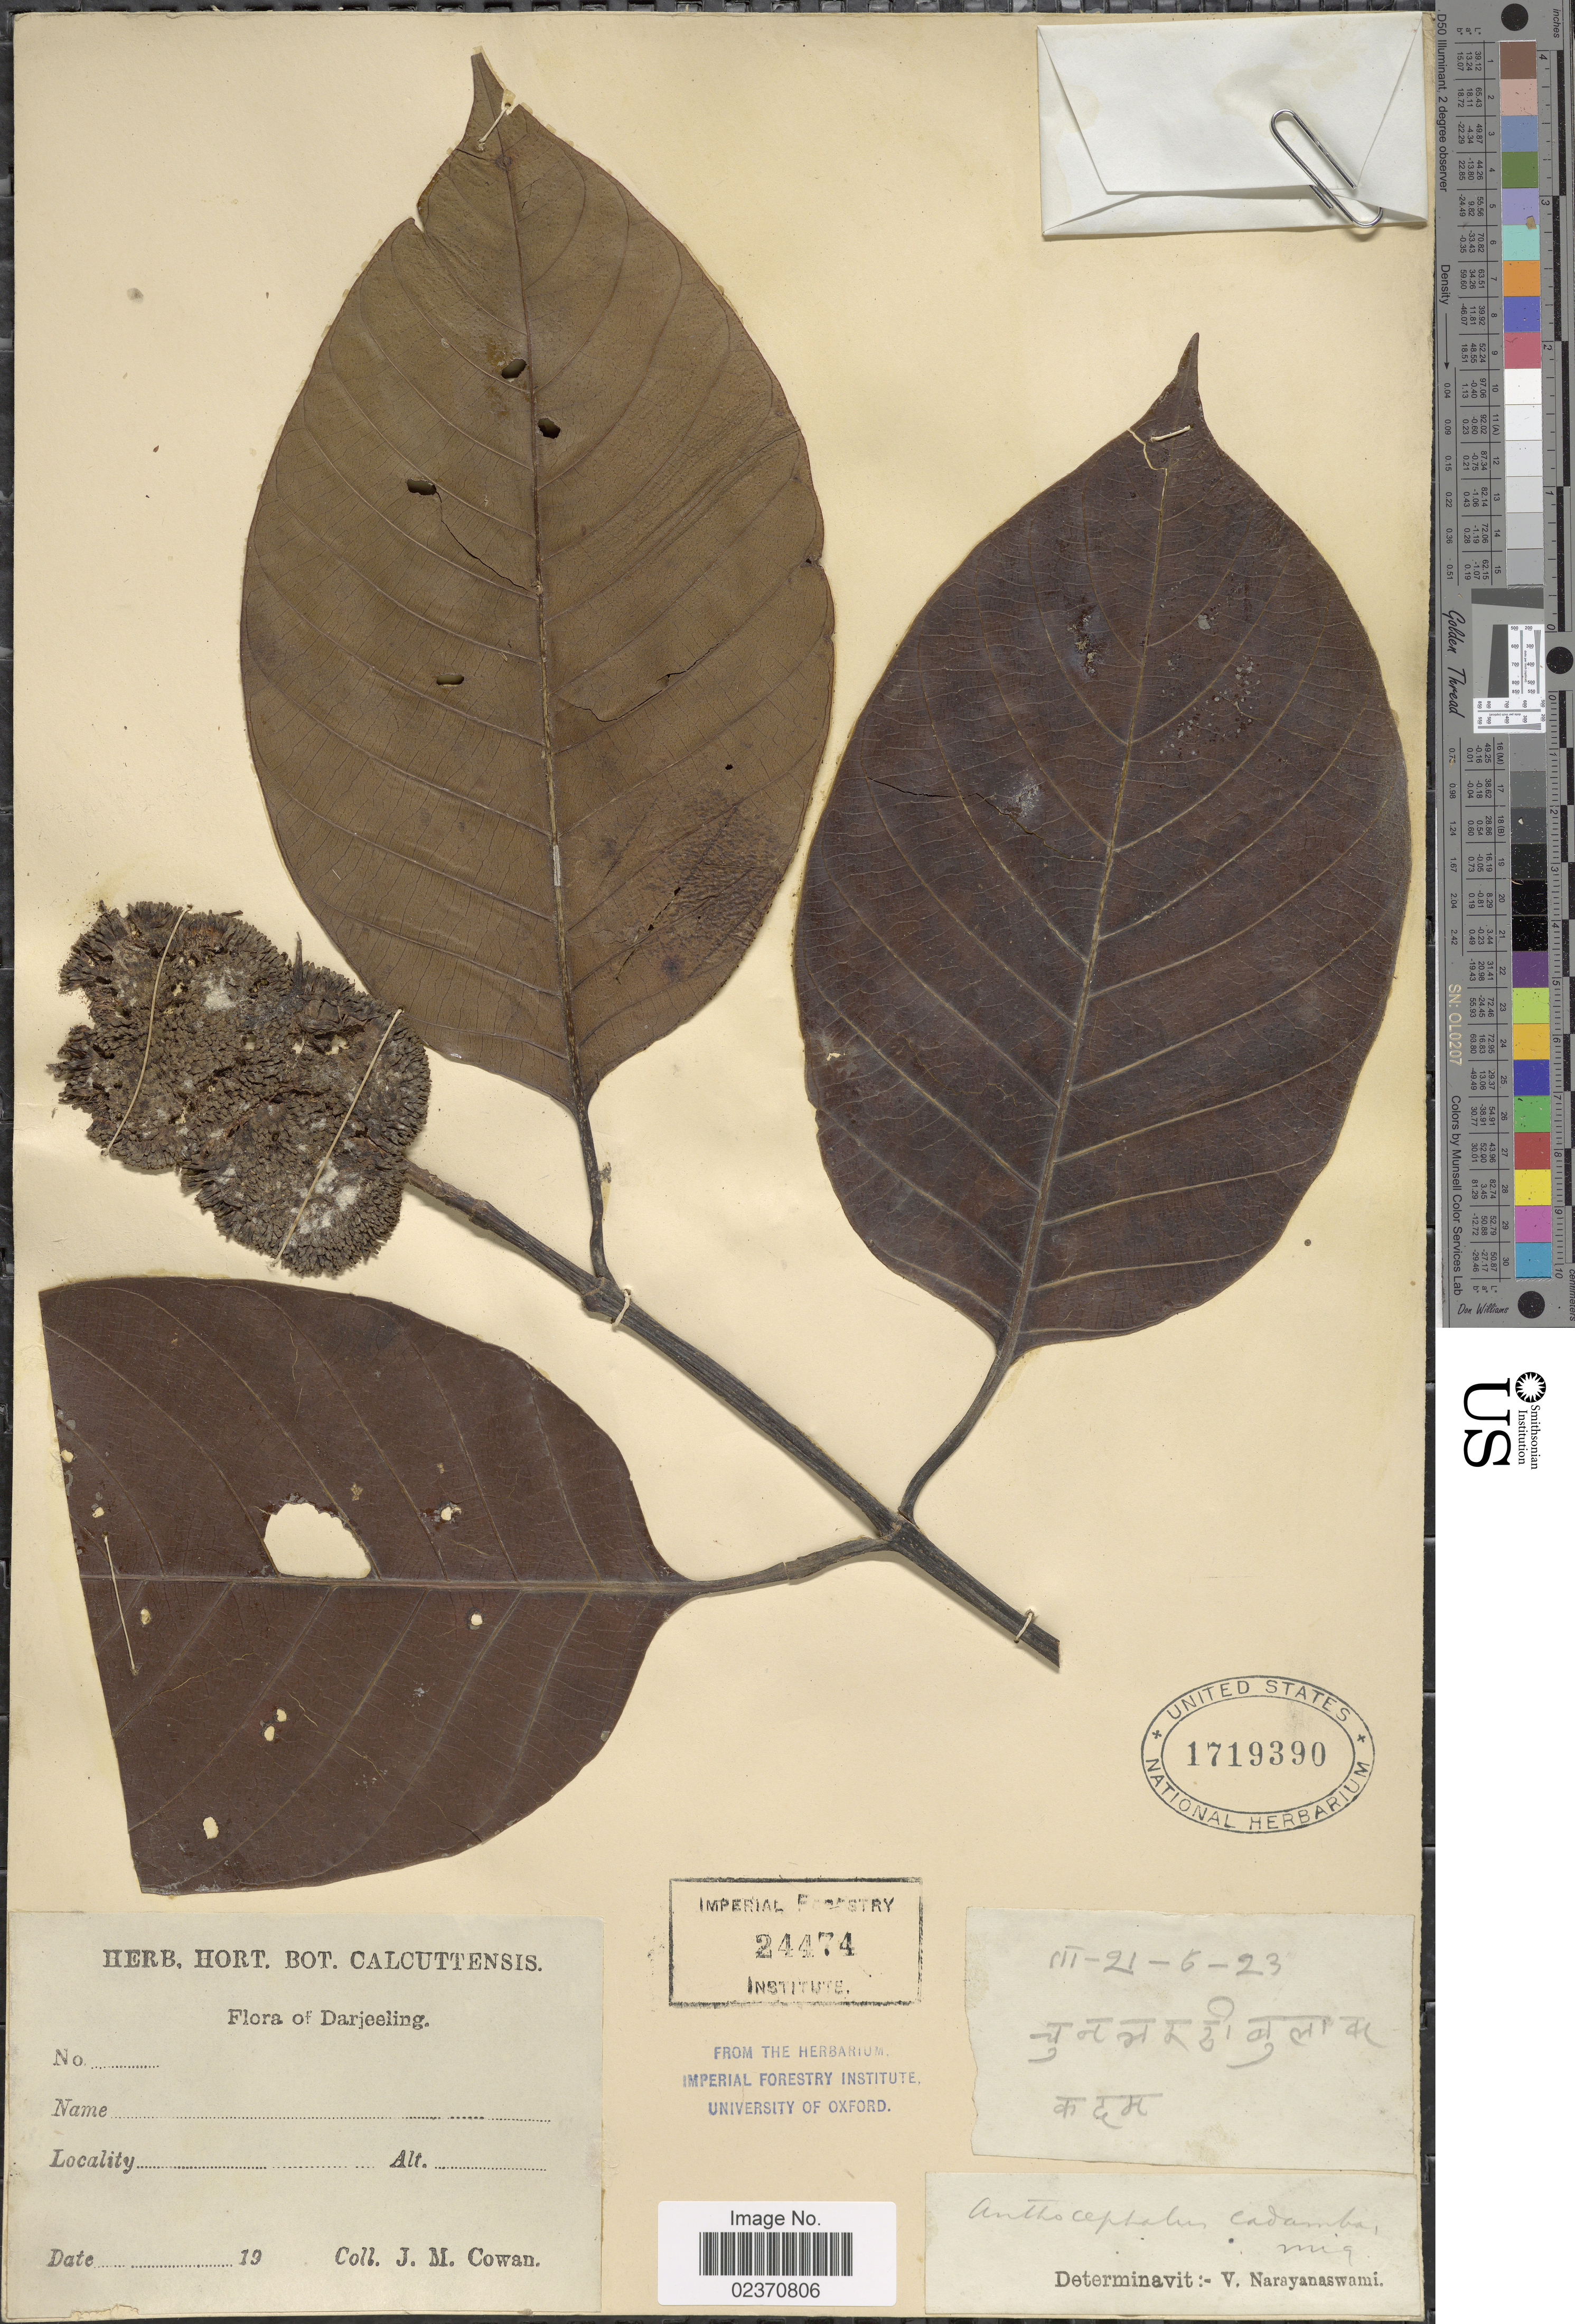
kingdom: Plantae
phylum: Tracheophyta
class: Magnoliopsida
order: Gentianales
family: Rubiaceae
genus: Neolamarckia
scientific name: Neolamarckia cadamba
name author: (Roxb.) Bosser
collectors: J. M. Cowan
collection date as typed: Transcribed d/m/y: 23/6/21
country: India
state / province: West Bengal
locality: Darjeeling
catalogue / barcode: US 1719390